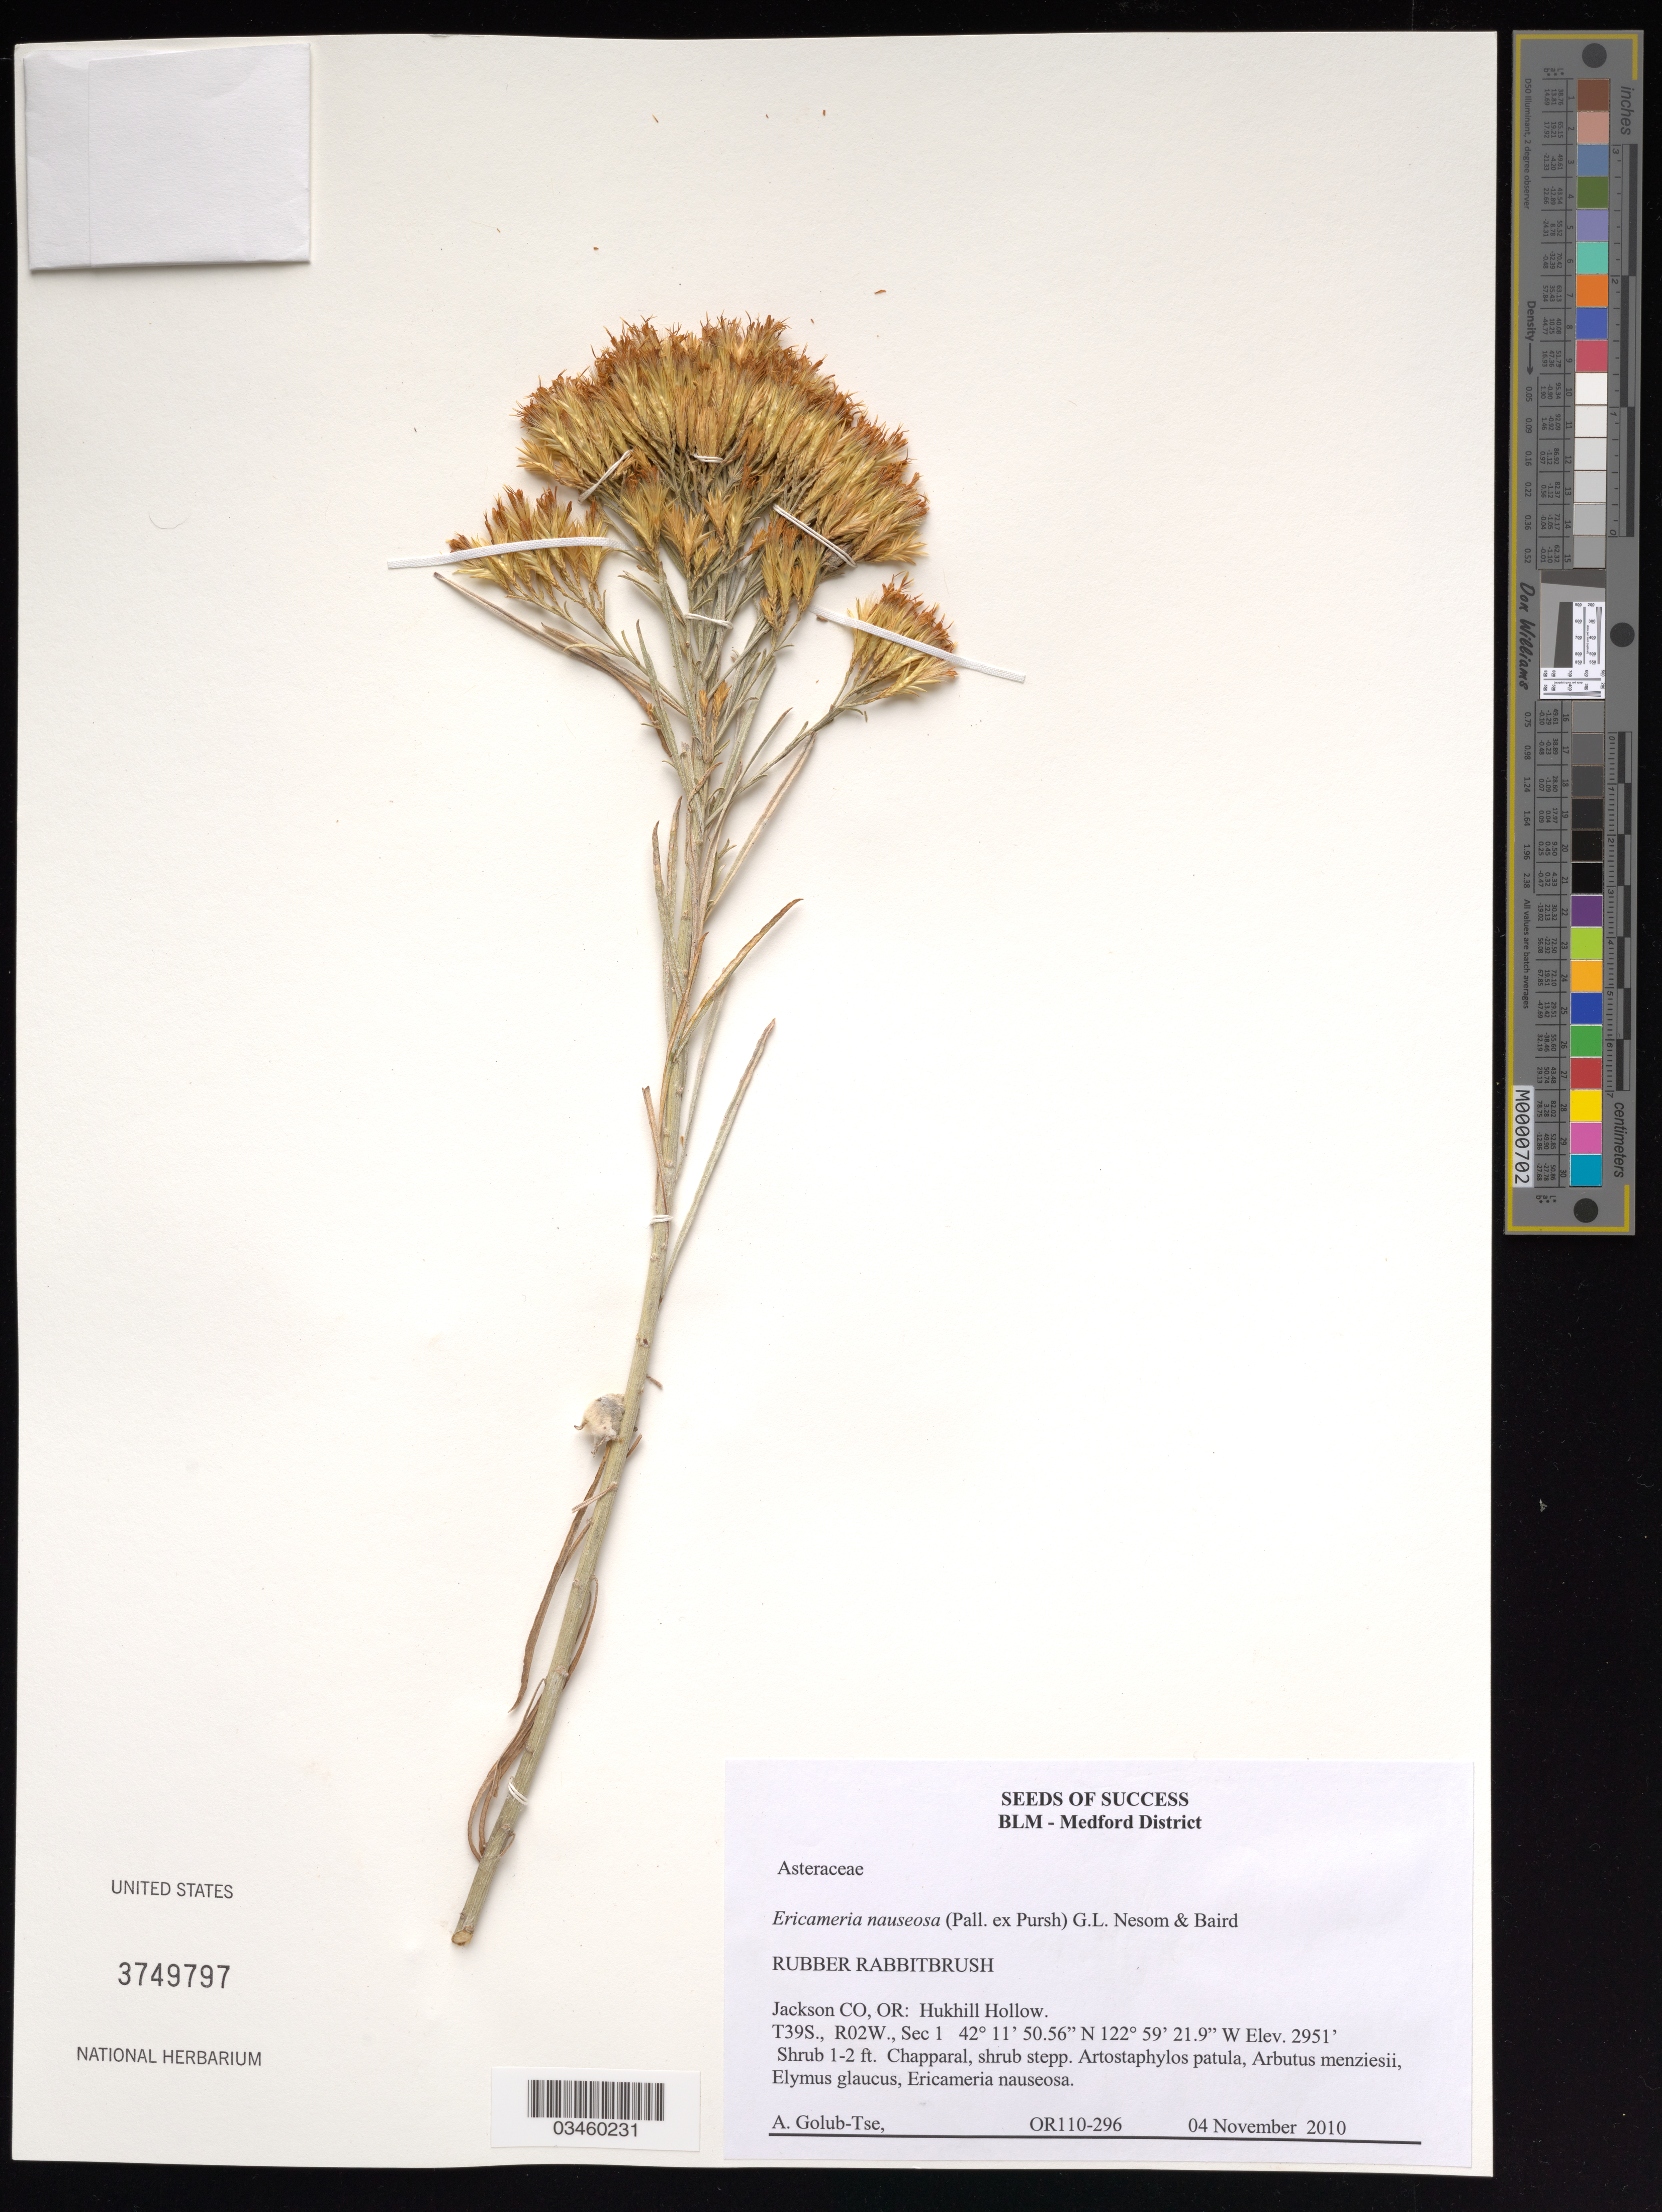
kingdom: Plantae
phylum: Tracheophyta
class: Magnoliopsida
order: Asterales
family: Asteraceae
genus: Ericameria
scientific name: Ericameria nauseosa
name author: (Pall. ex Pursh) G.L. Nesom & G.I. Baird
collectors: A. Golub-Tse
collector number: OR110-296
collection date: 2010-11-04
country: United States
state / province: Oregon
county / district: Jackson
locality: Hukhill Hollow. T39S, R02W, Sec 1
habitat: Chapparal, shrub stepp. With Arbutus menziesii, Elymus glaucus, ect.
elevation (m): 899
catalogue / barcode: US 3749797